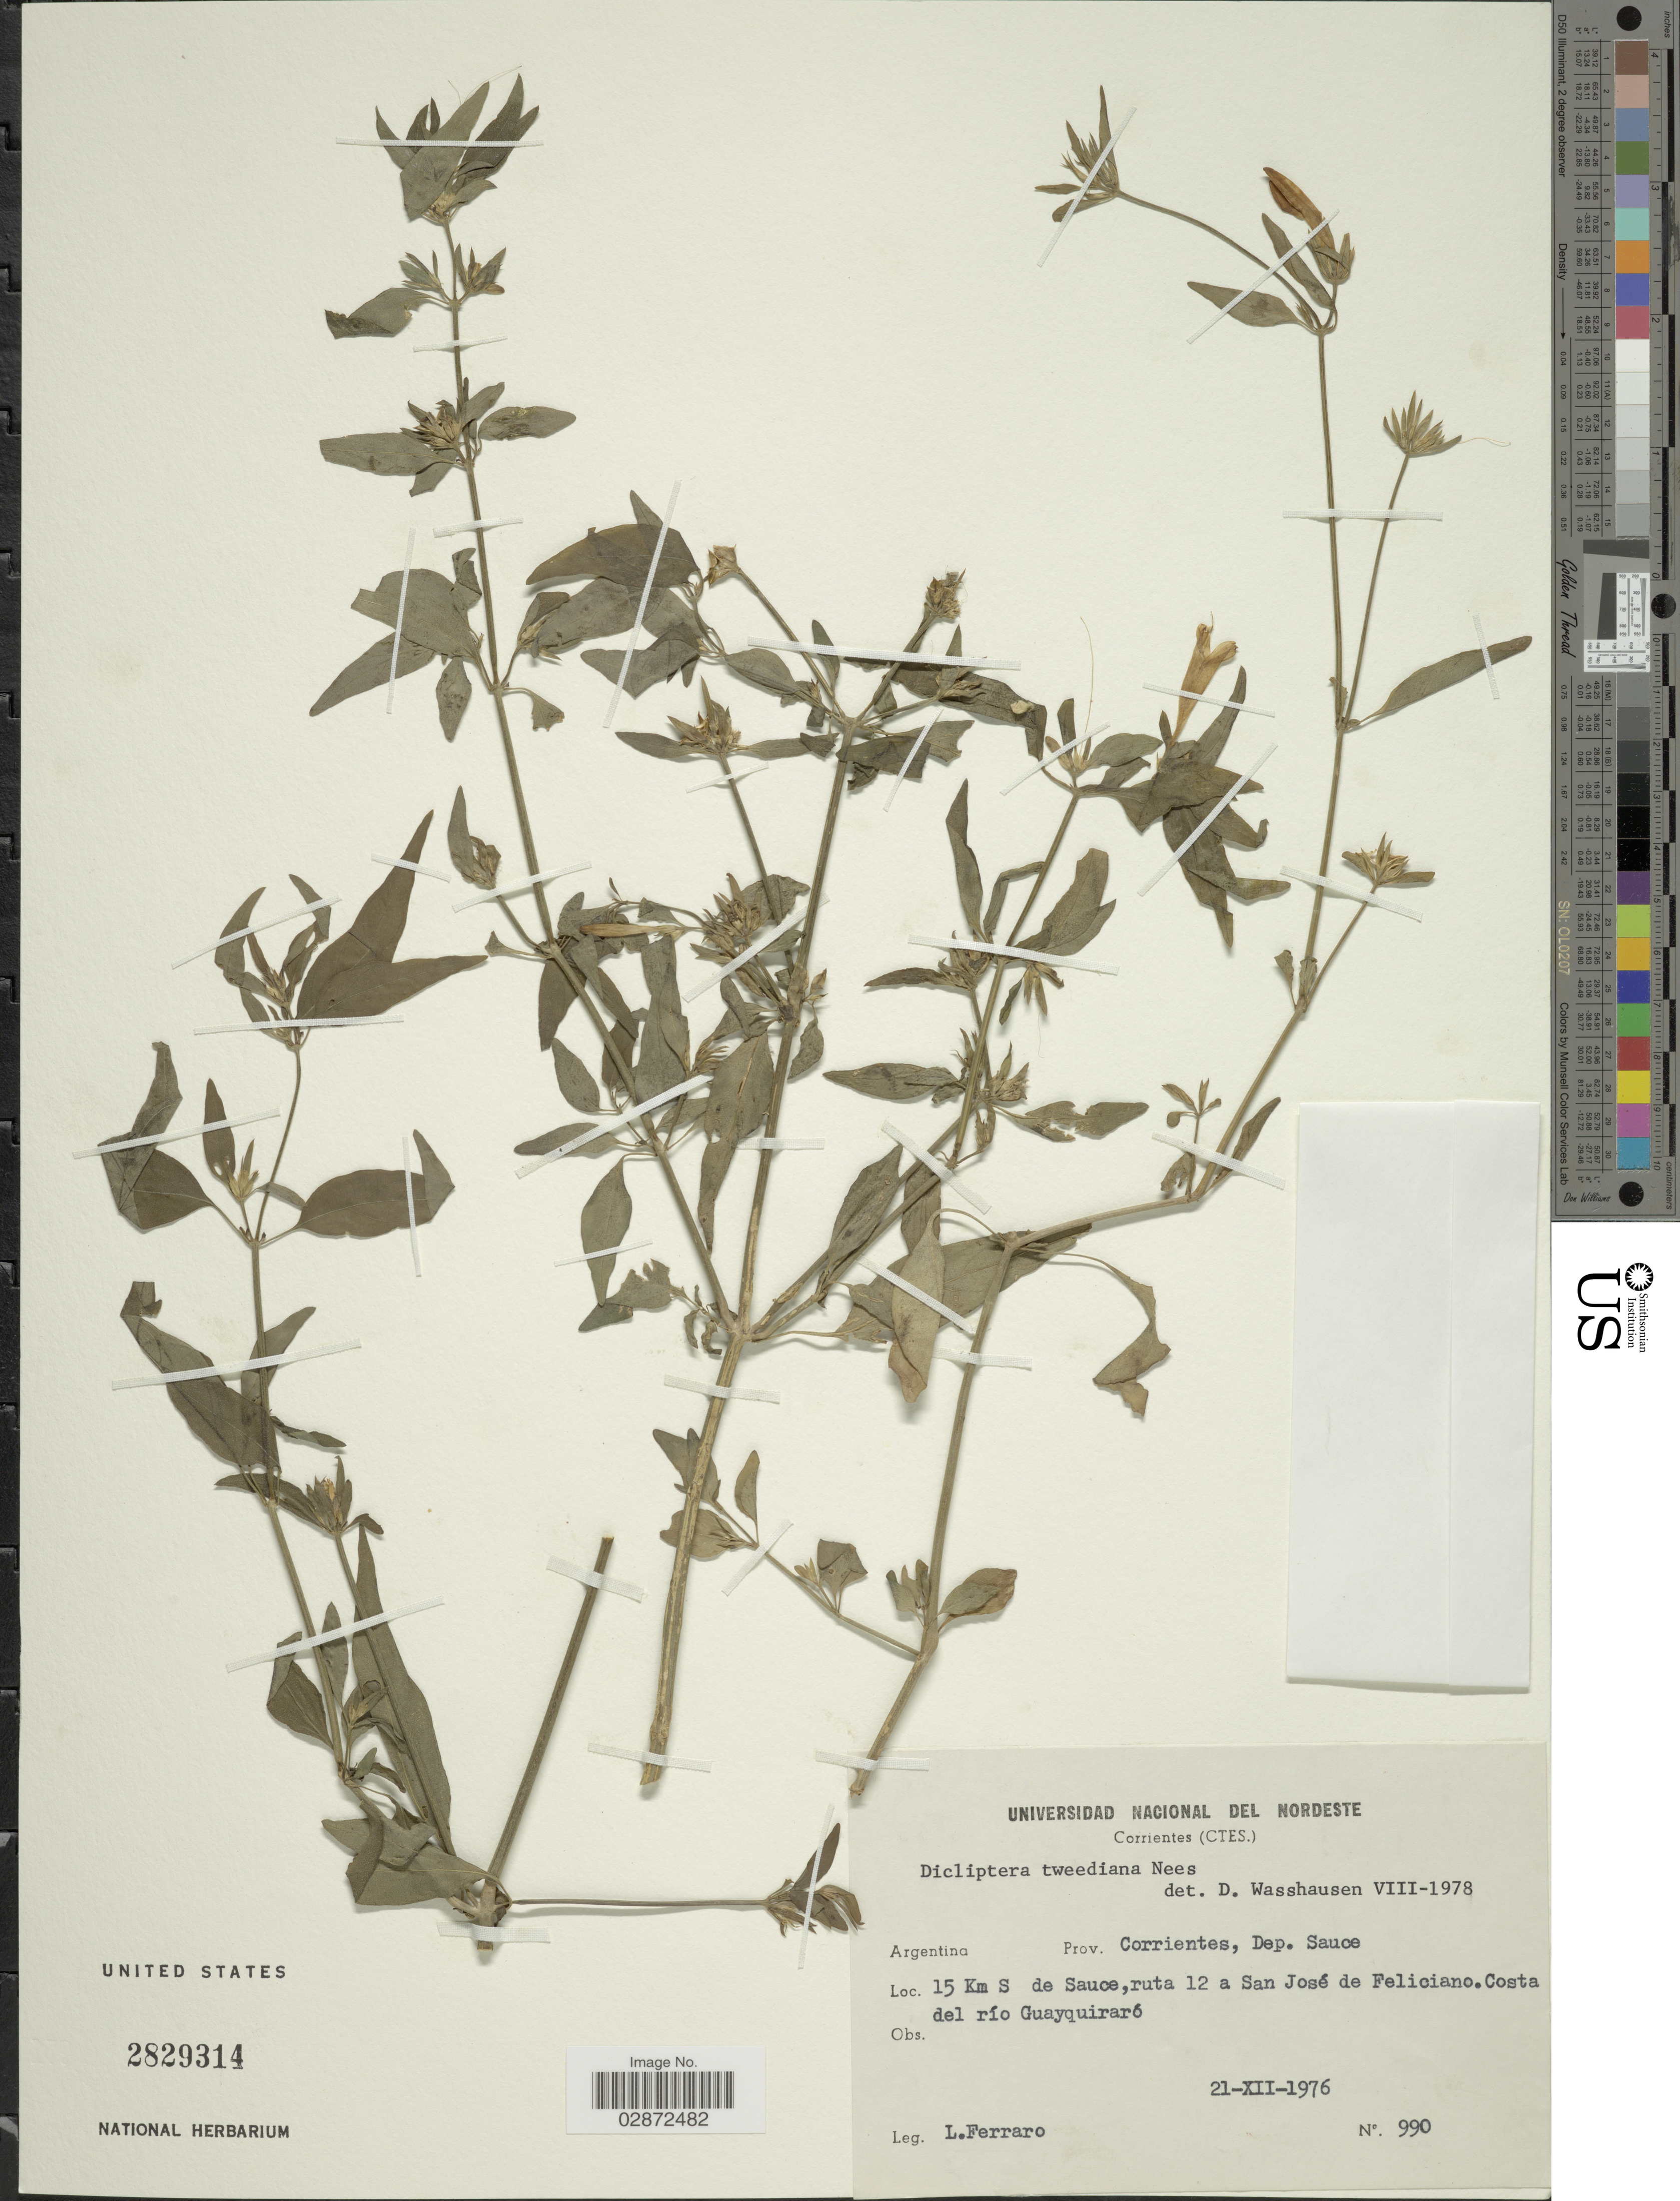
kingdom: Plantae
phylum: Tracheophyta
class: Magnoliopsida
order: Lamiales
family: Acanthaceae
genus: Dicliptera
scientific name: Dicliptera squarrosa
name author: Nees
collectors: L. Ferraro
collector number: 990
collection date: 1976-12-21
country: Argentina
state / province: Corrientes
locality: Prov. Corrientes, Dep. Sauce. 15 Km S de Sauce, ruta 12 a San José de Feliciano. Costa del río Guayquiraró.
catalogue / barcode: US 2829314